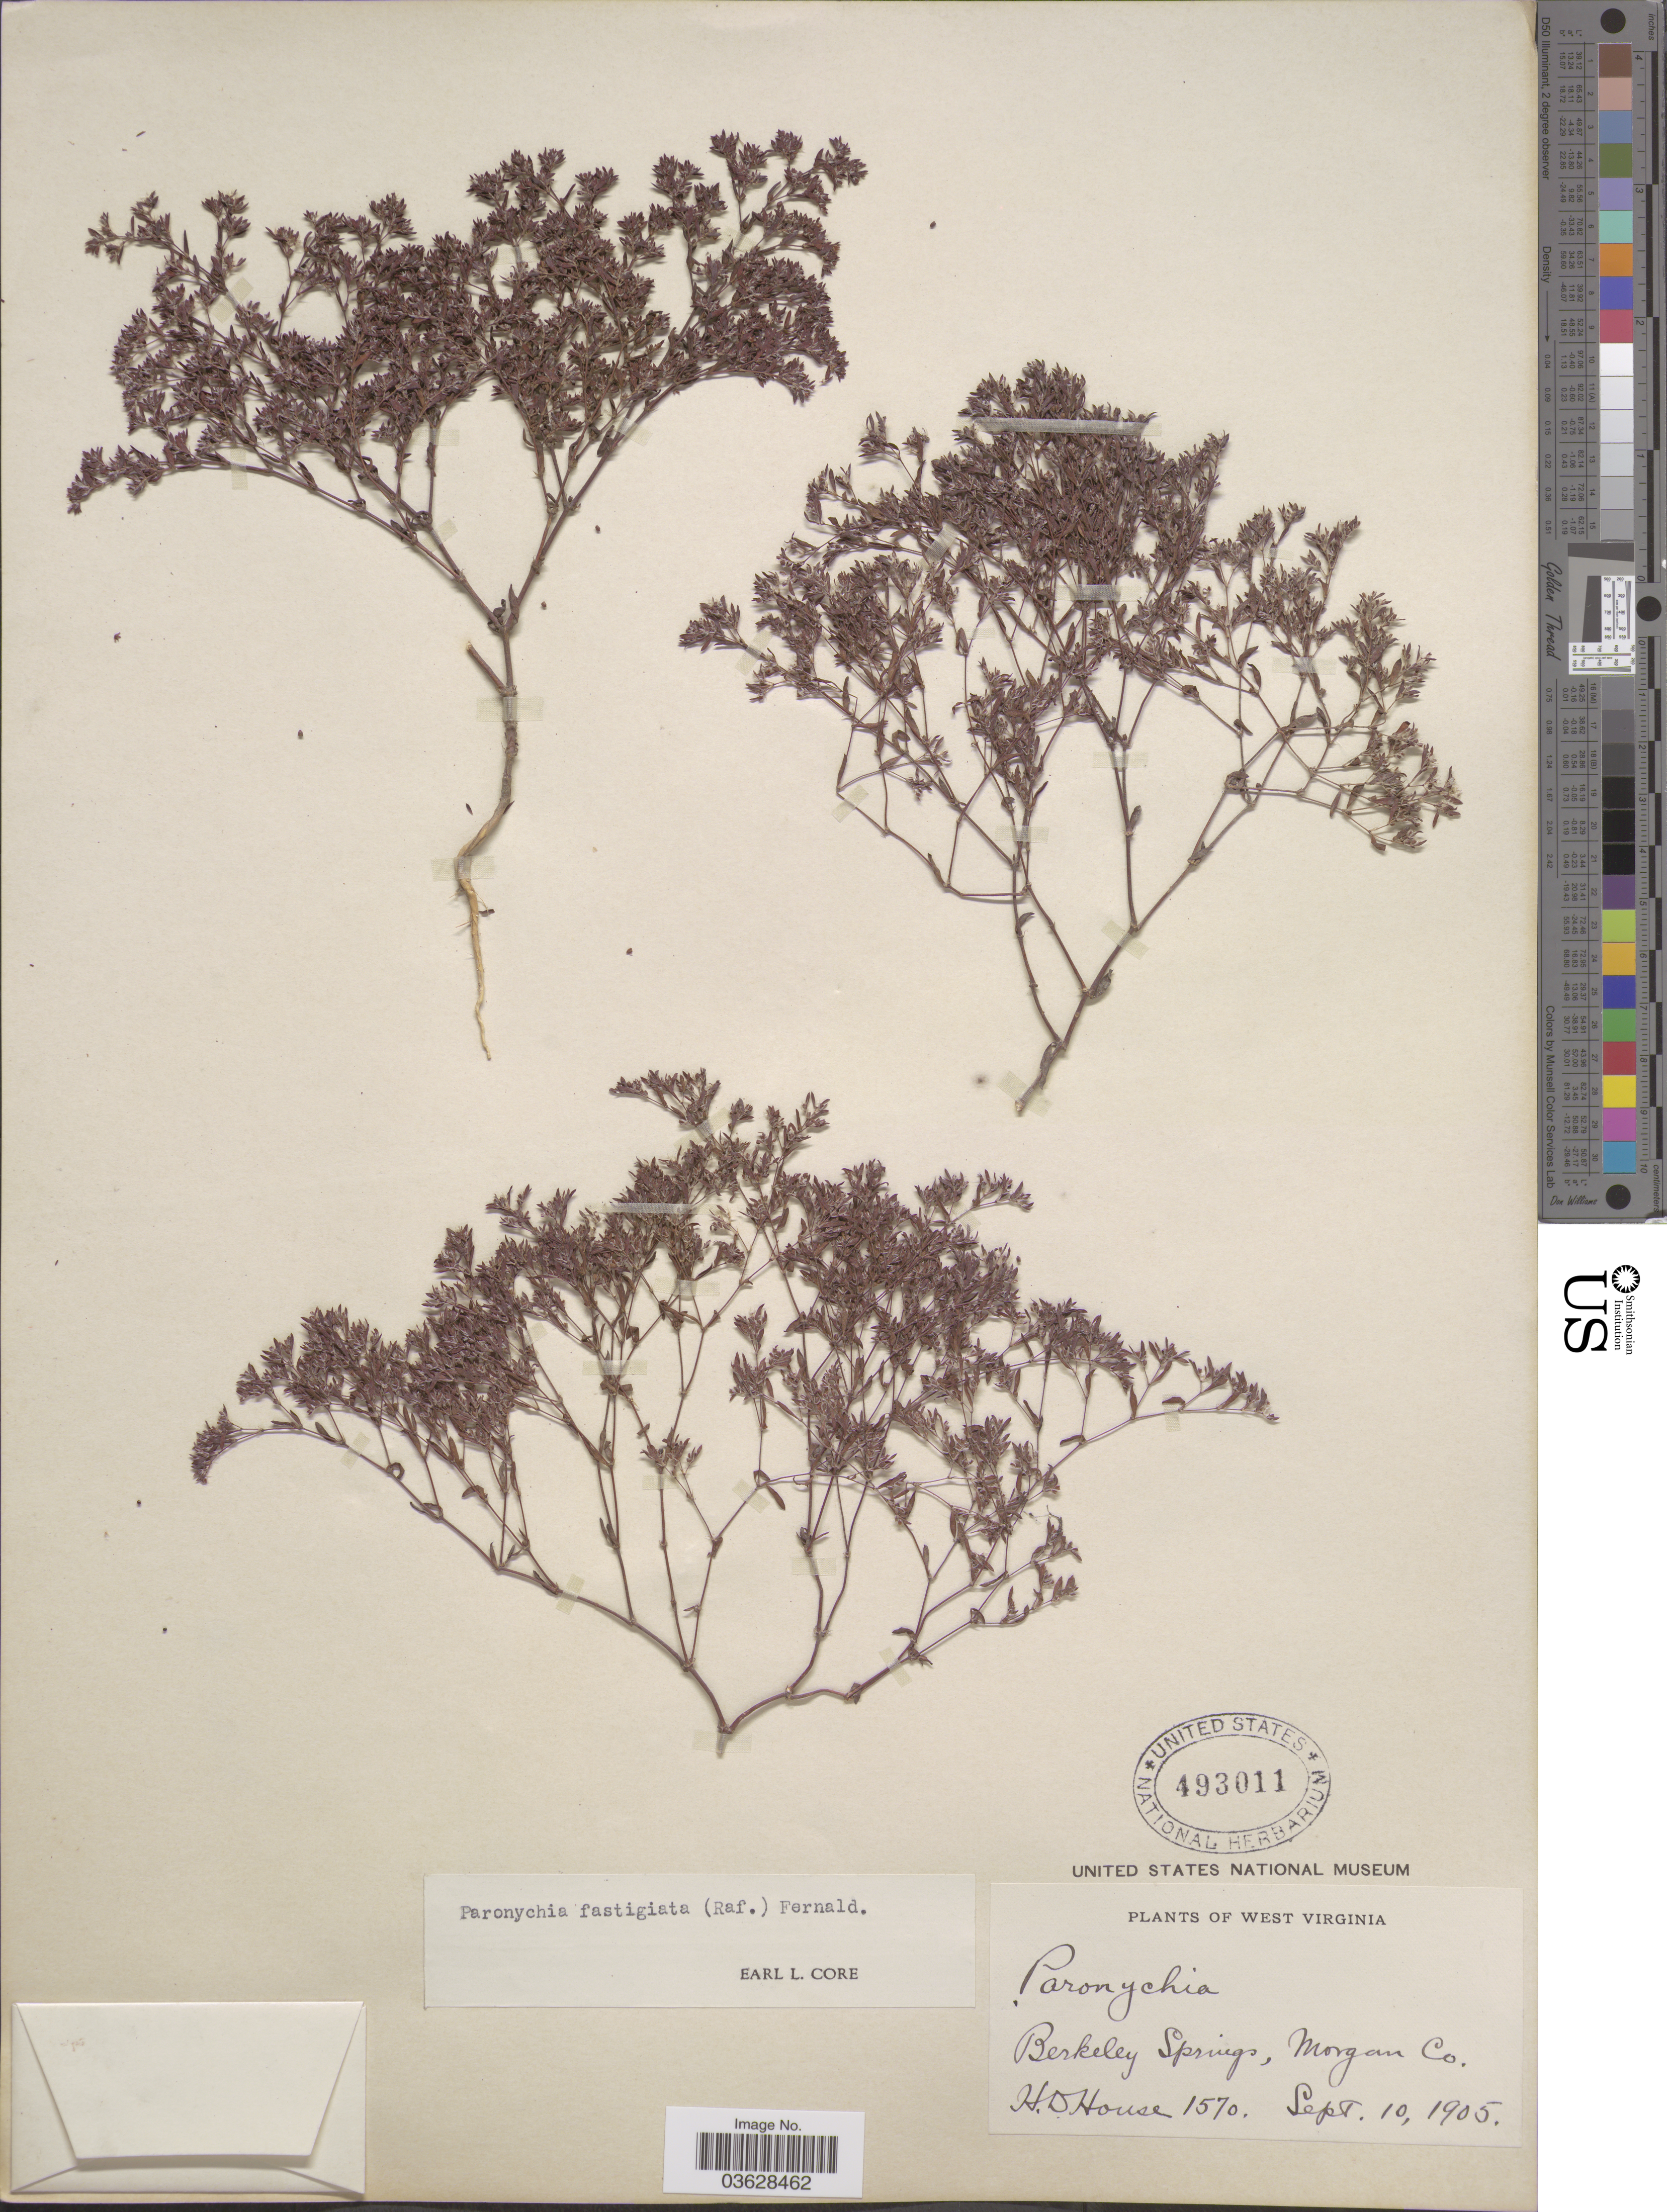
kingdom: Plantae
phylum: Tracheophyta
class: Magnoliopsida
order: Caryophyllales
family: Caryophyllaceae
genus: Paronychia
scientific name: Paronychia fastigiata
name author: (Raf.) Fernald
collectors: H. D. House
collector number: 1570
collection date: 1905-09-10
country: United States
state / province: West Virginia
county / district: Morgan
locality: Berkeley Springs, Morgan Co.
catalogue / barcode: US 493011